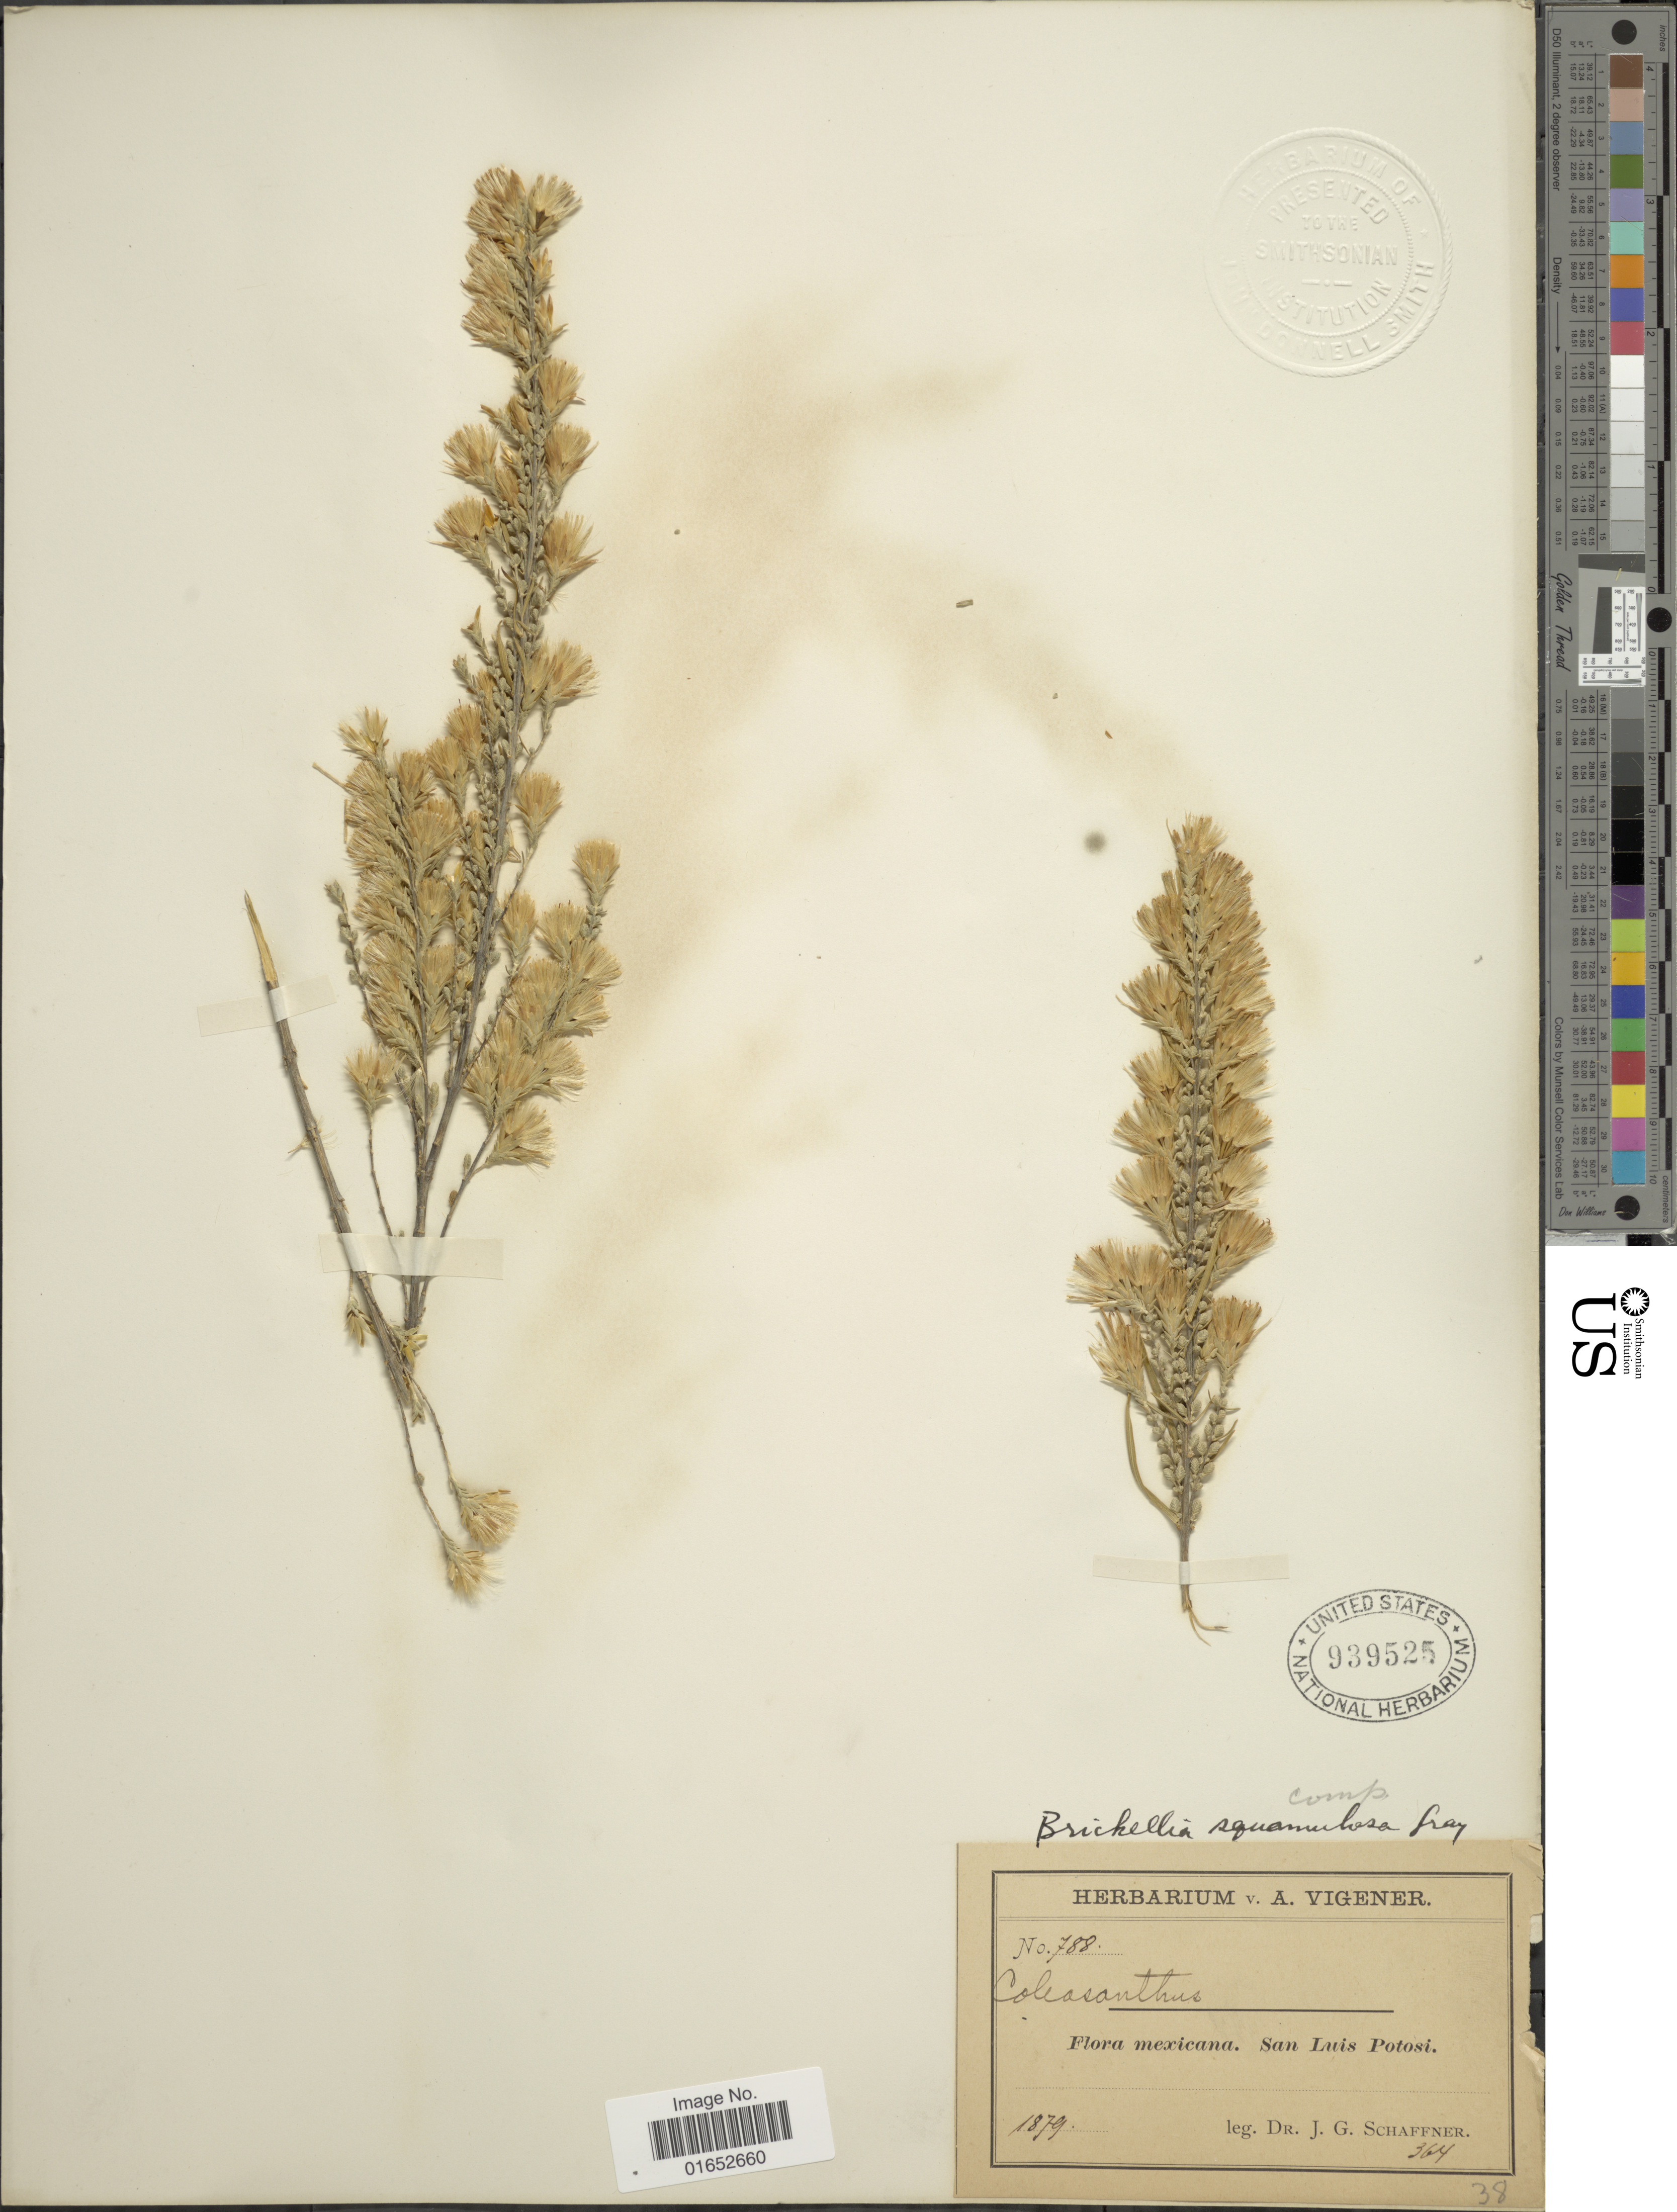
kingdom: Plantae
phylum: Tracheophyta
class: Magnoliopsida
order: Asterales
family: Asteraceae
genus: Asanthus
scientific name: Asanthus squamulosus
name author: (A. Gray) R.M. King & H. Rob.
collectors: J. G. Schaffner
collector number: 788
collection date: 1879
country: Mexico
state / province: San Luis Potosí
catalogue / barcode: US 939525